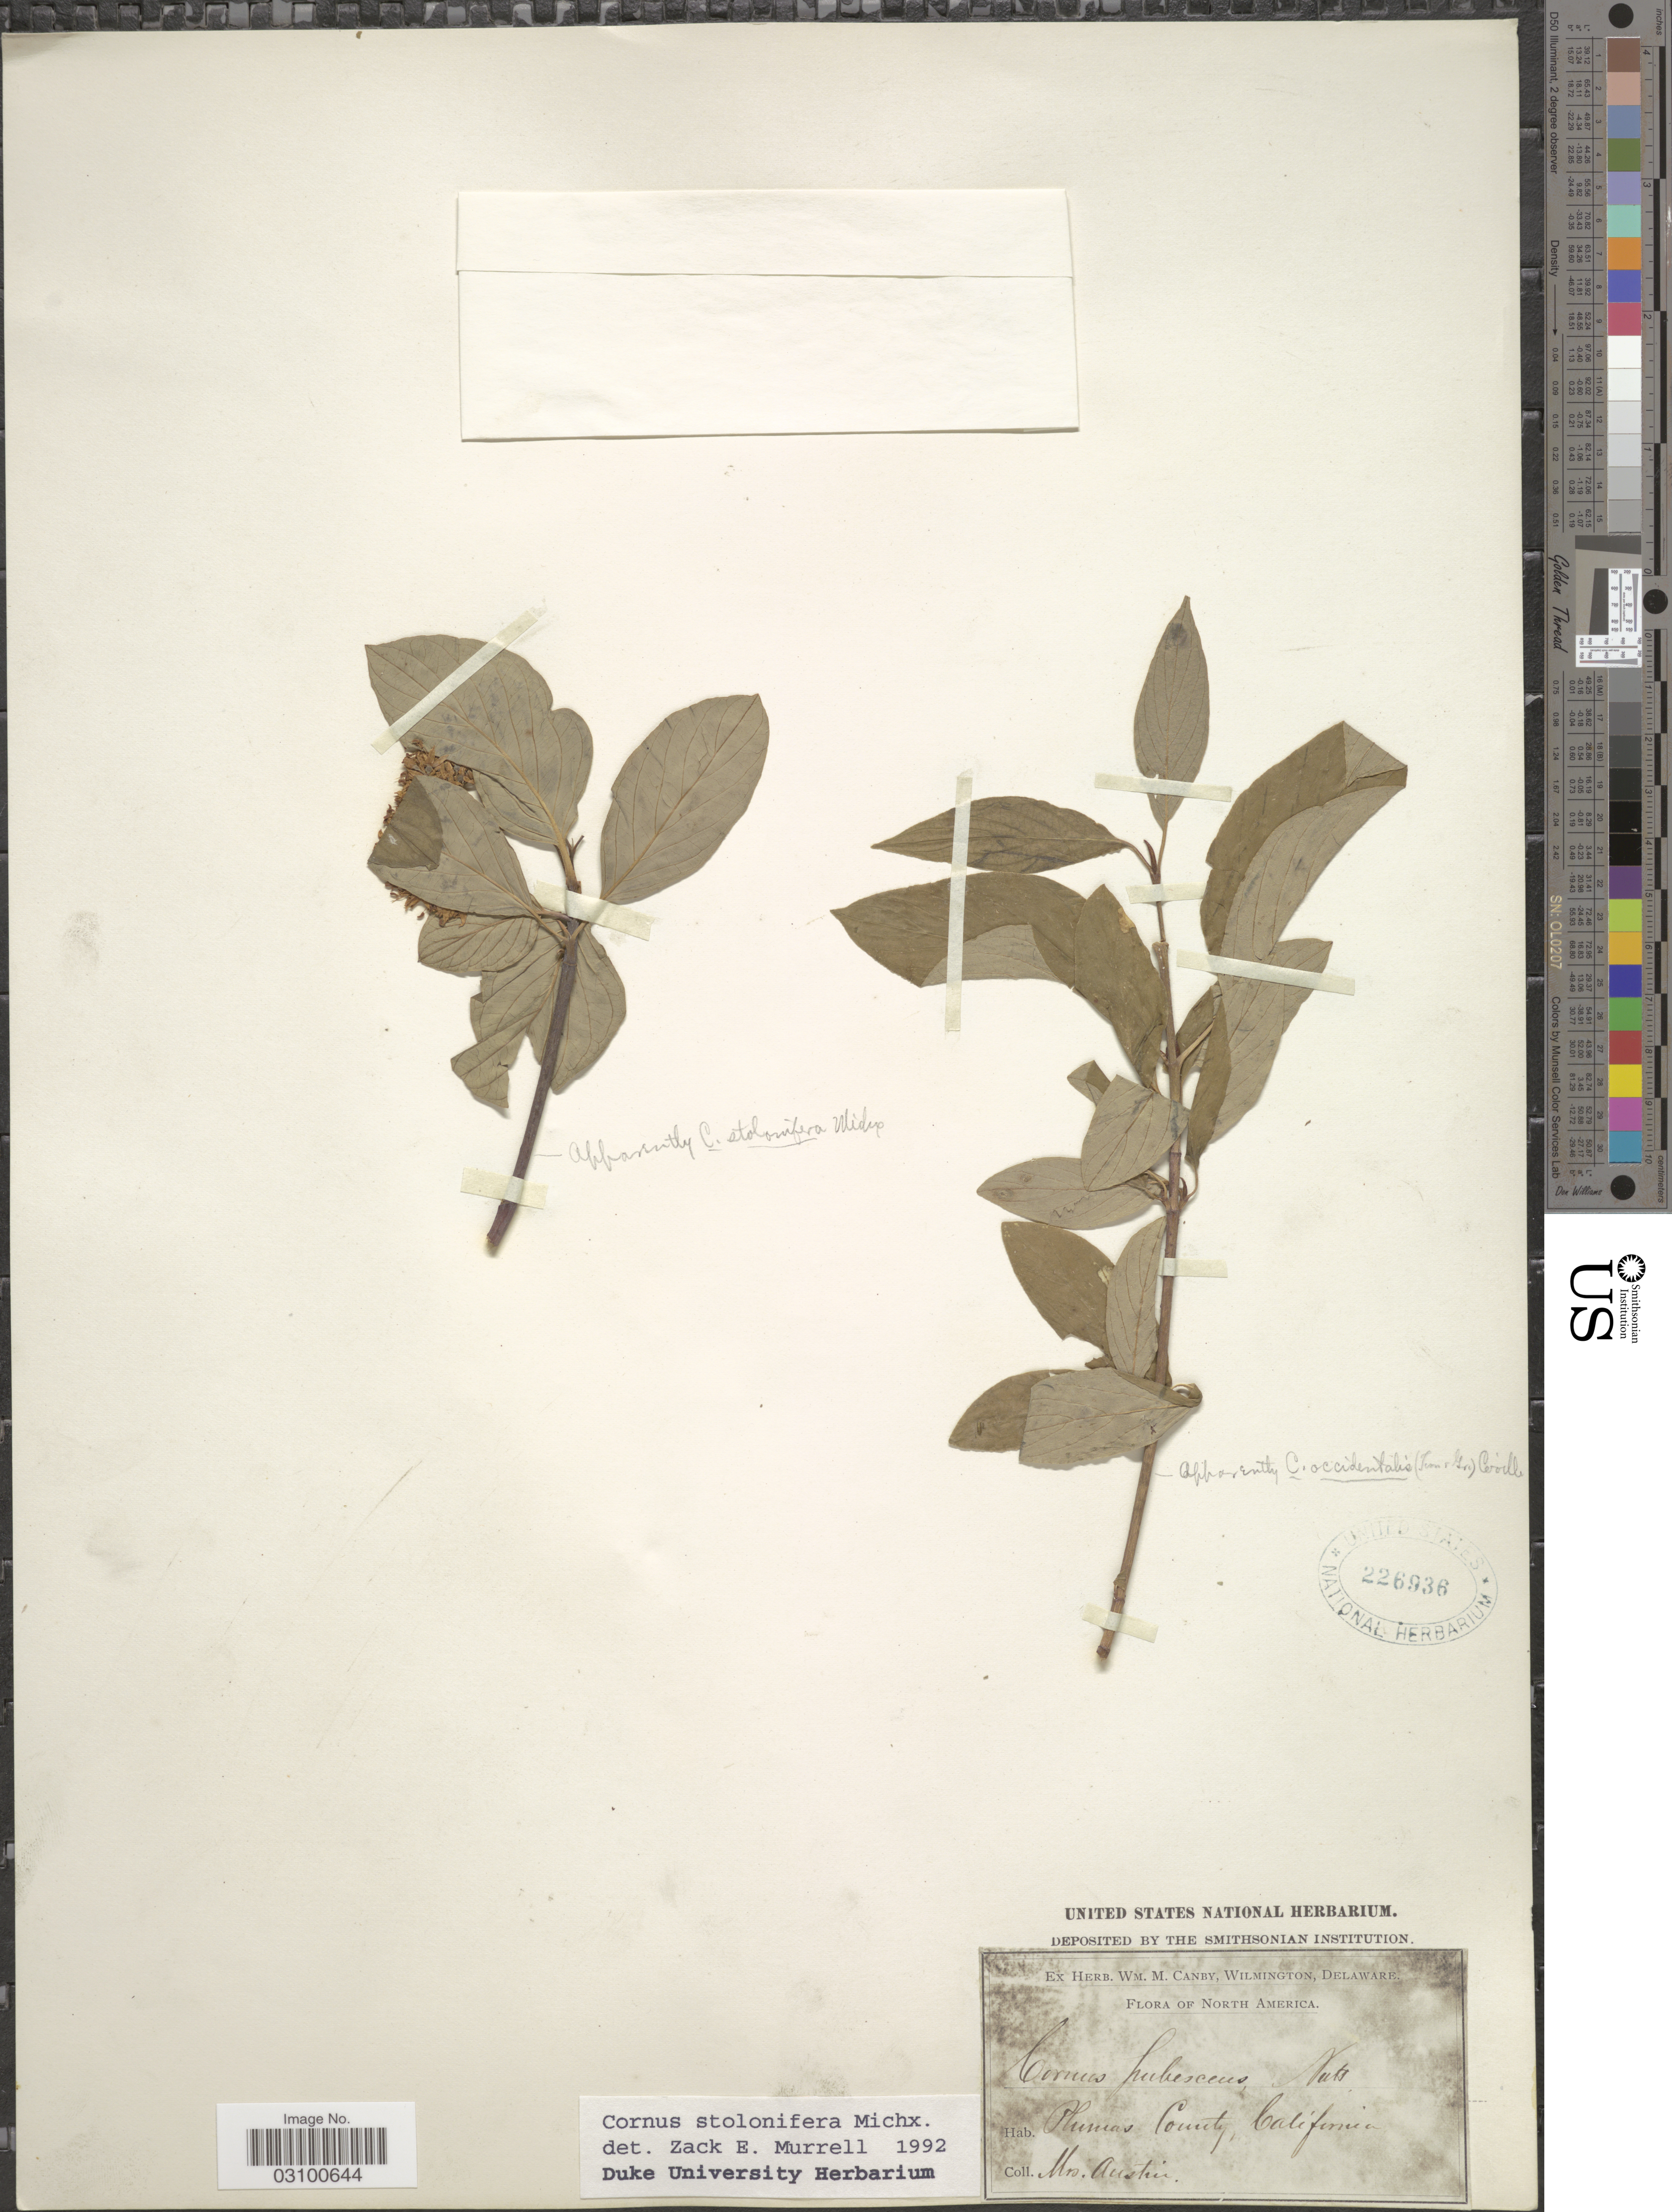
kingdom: Plantae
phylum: Tracheophyta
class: Magnoliopsida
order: Cornales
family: Cornaceae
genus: Cornus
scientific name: Cornus sericea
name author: L.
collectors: Austin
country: United States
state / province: California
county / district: Plumas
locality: Plumas County.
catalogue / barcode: US 226936